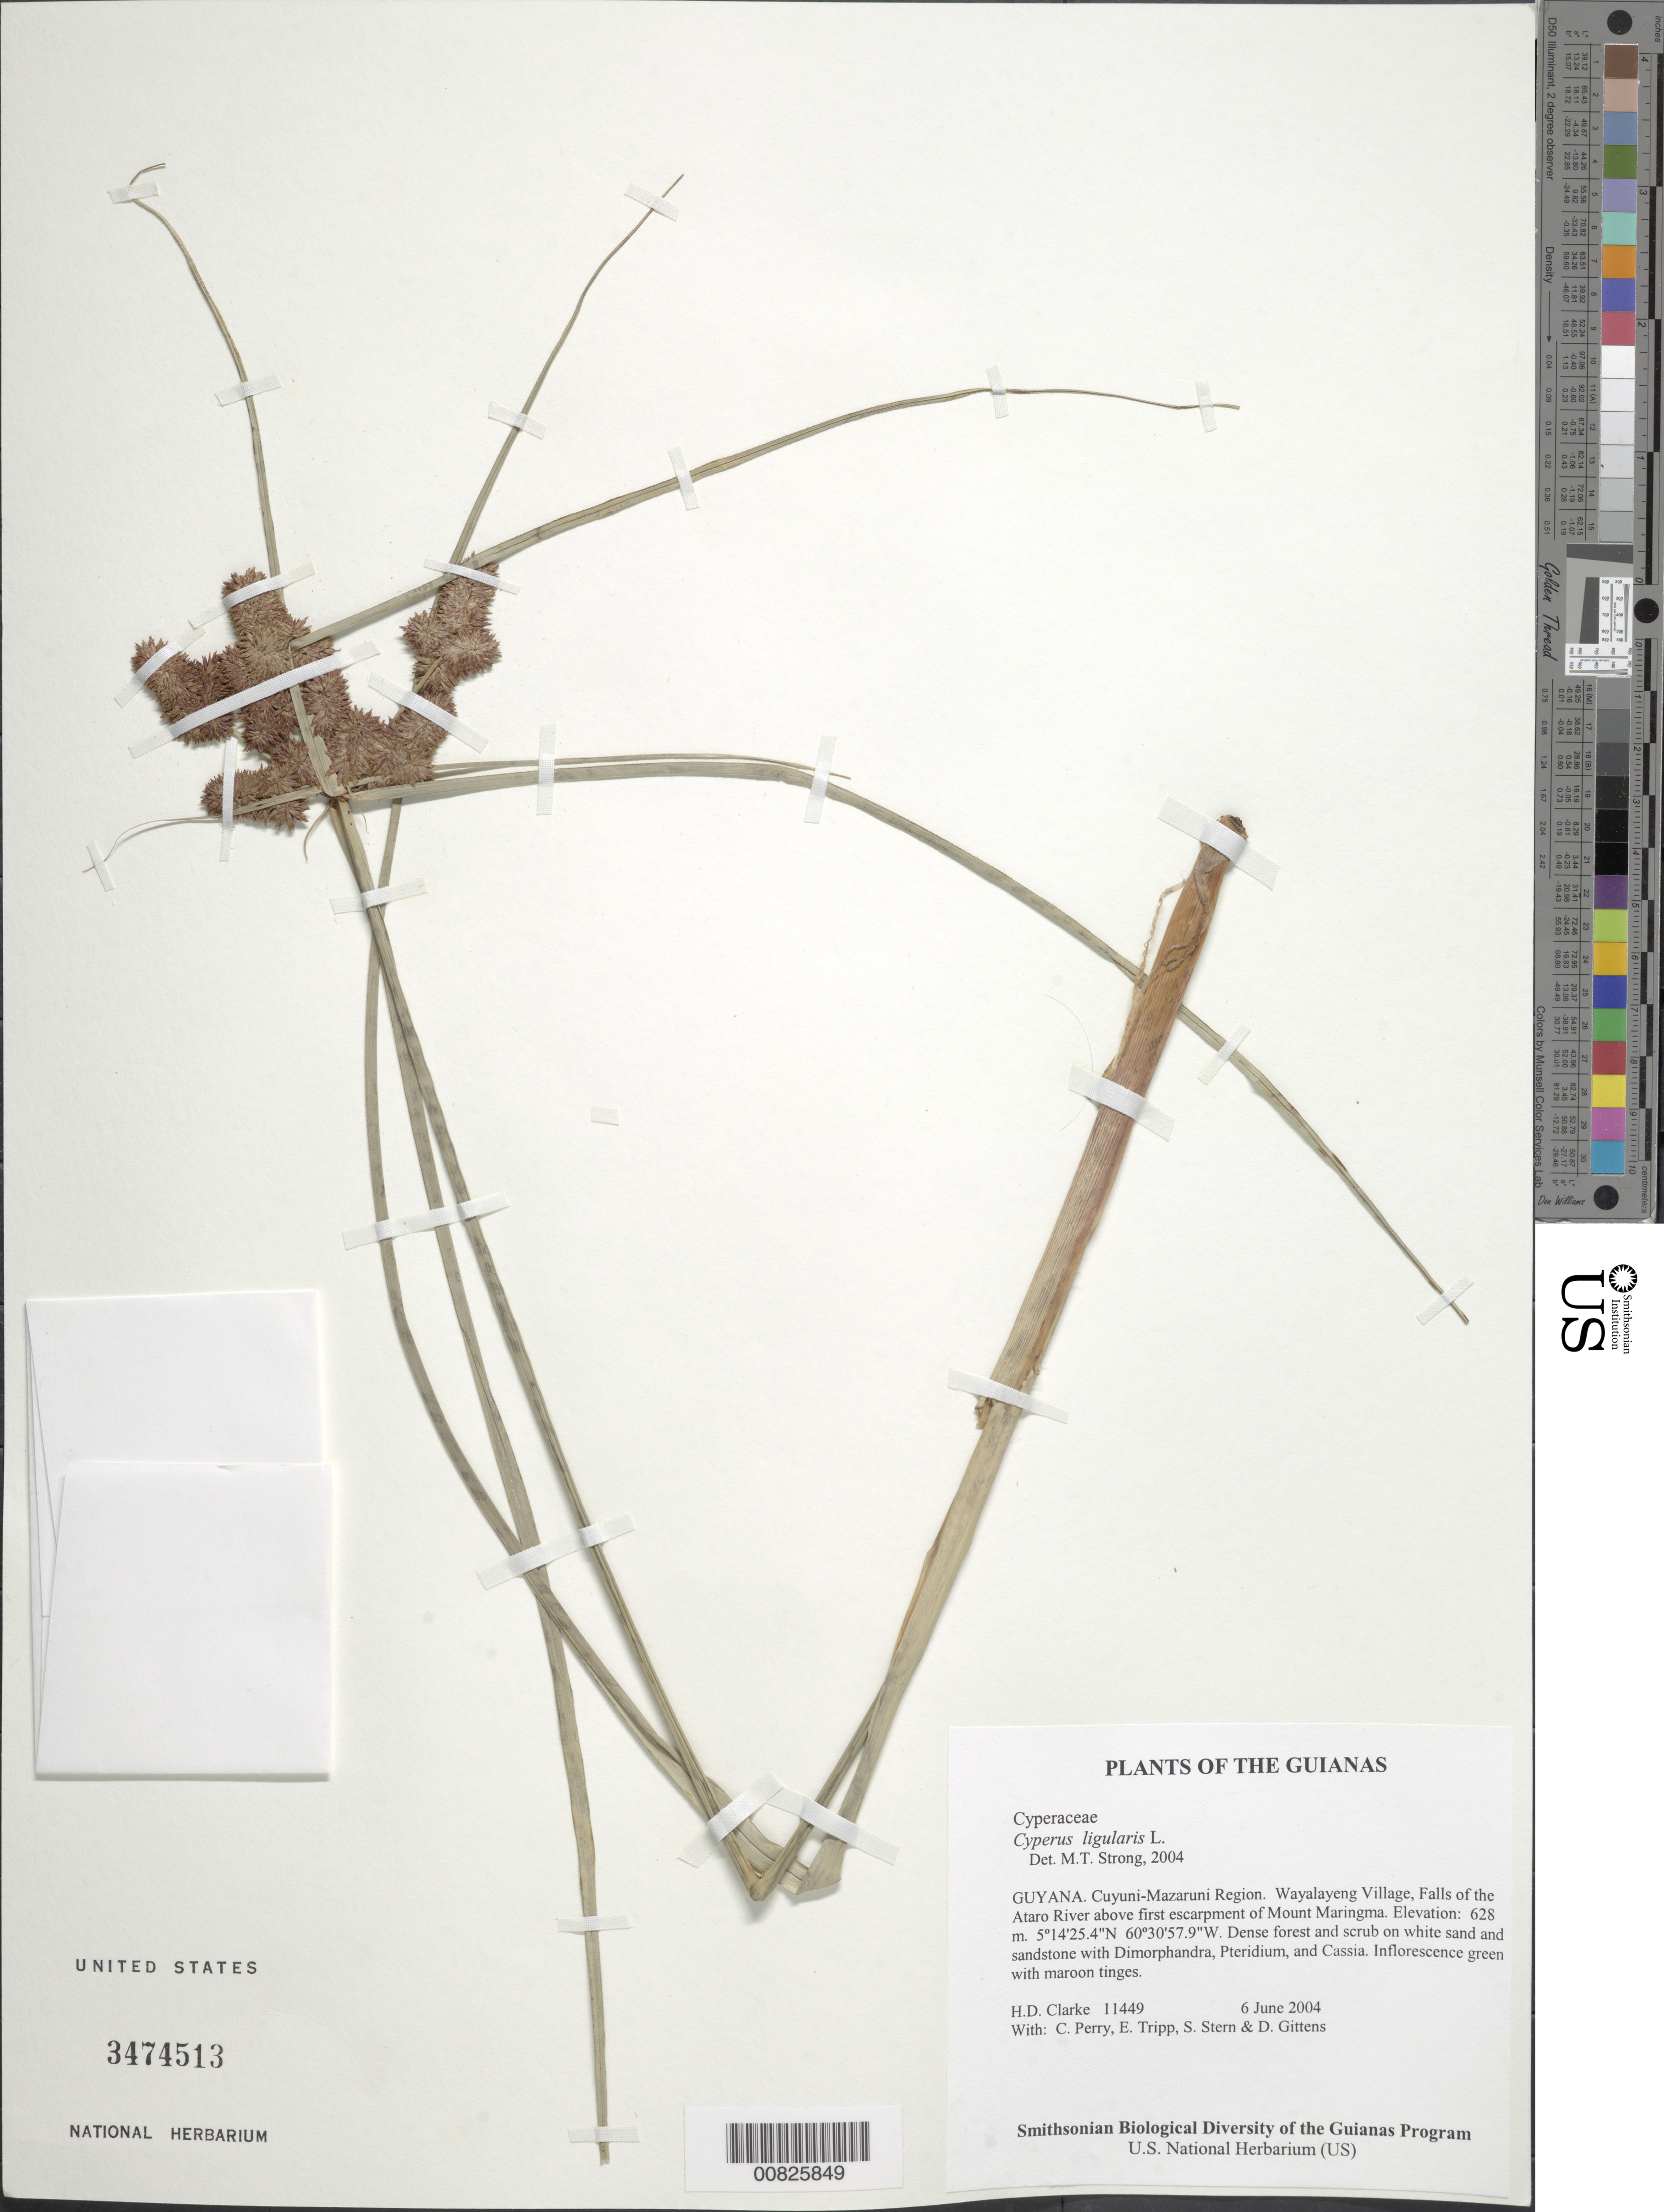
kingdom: Plantae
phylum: Tracheophyta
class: Liliopsida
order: Poales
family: Cyperaceae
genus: Cyperus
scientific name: Cyperus ligularis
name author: L.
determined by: Strong, M. T., (US), Smithsonian Institution - National Museum of Natural History (UNITED STATES)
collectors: H. D. Clarke, C. Perry, E. Tripp, S. R. Stern & D. Gittens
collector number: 11449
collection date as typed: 6 June 2004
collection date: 2004-06-06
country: Guyana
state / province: Cuyuni-Mazaruni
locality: Wayalayeng Village, Falls of the Ataro River above first escarpment of Mount Maringma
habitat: Dense forest and scrub on white sand and sandstone with Dimorphandra, Pteridium, and Cassia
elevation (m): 628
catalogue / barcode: US 3474513